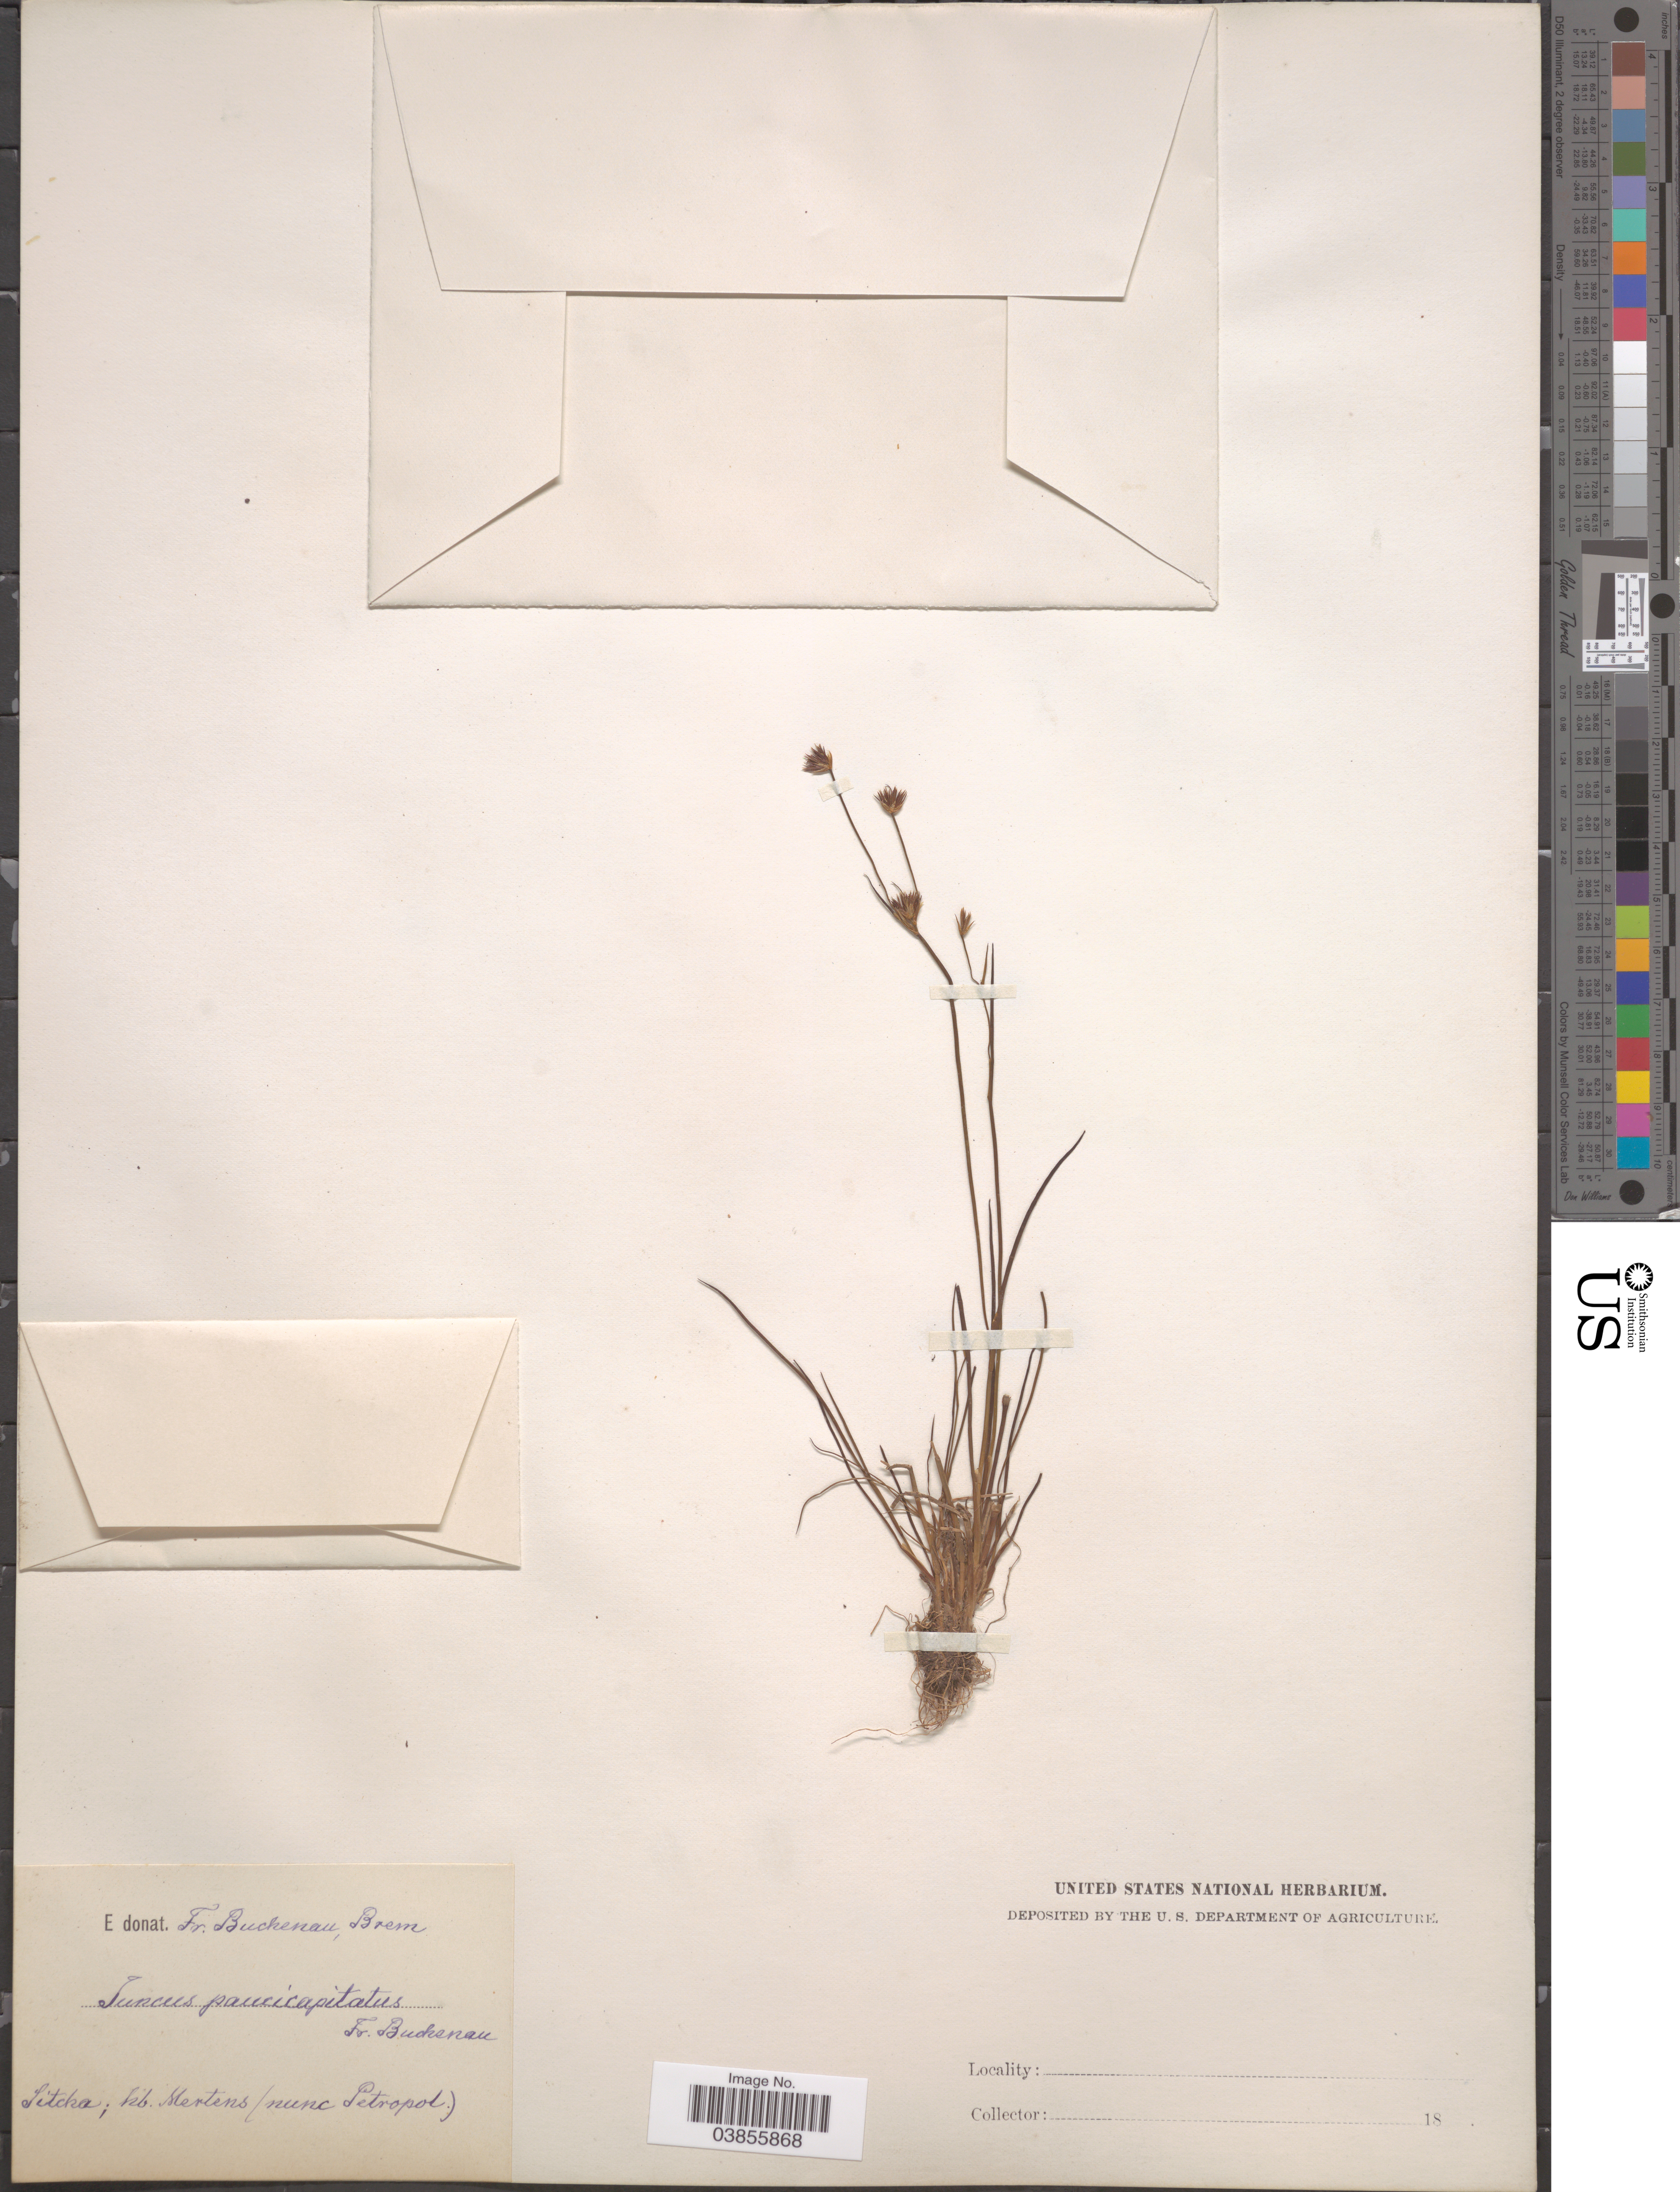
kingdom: Plantae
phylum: Tracheophyta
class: Liliopsida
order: Poales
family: Juncaceae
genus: Juncus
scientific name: Juncus oreganus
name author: S. Watson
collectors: ex herb. Mertens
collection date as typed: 18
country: United States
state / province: Alaska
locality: Sitka.